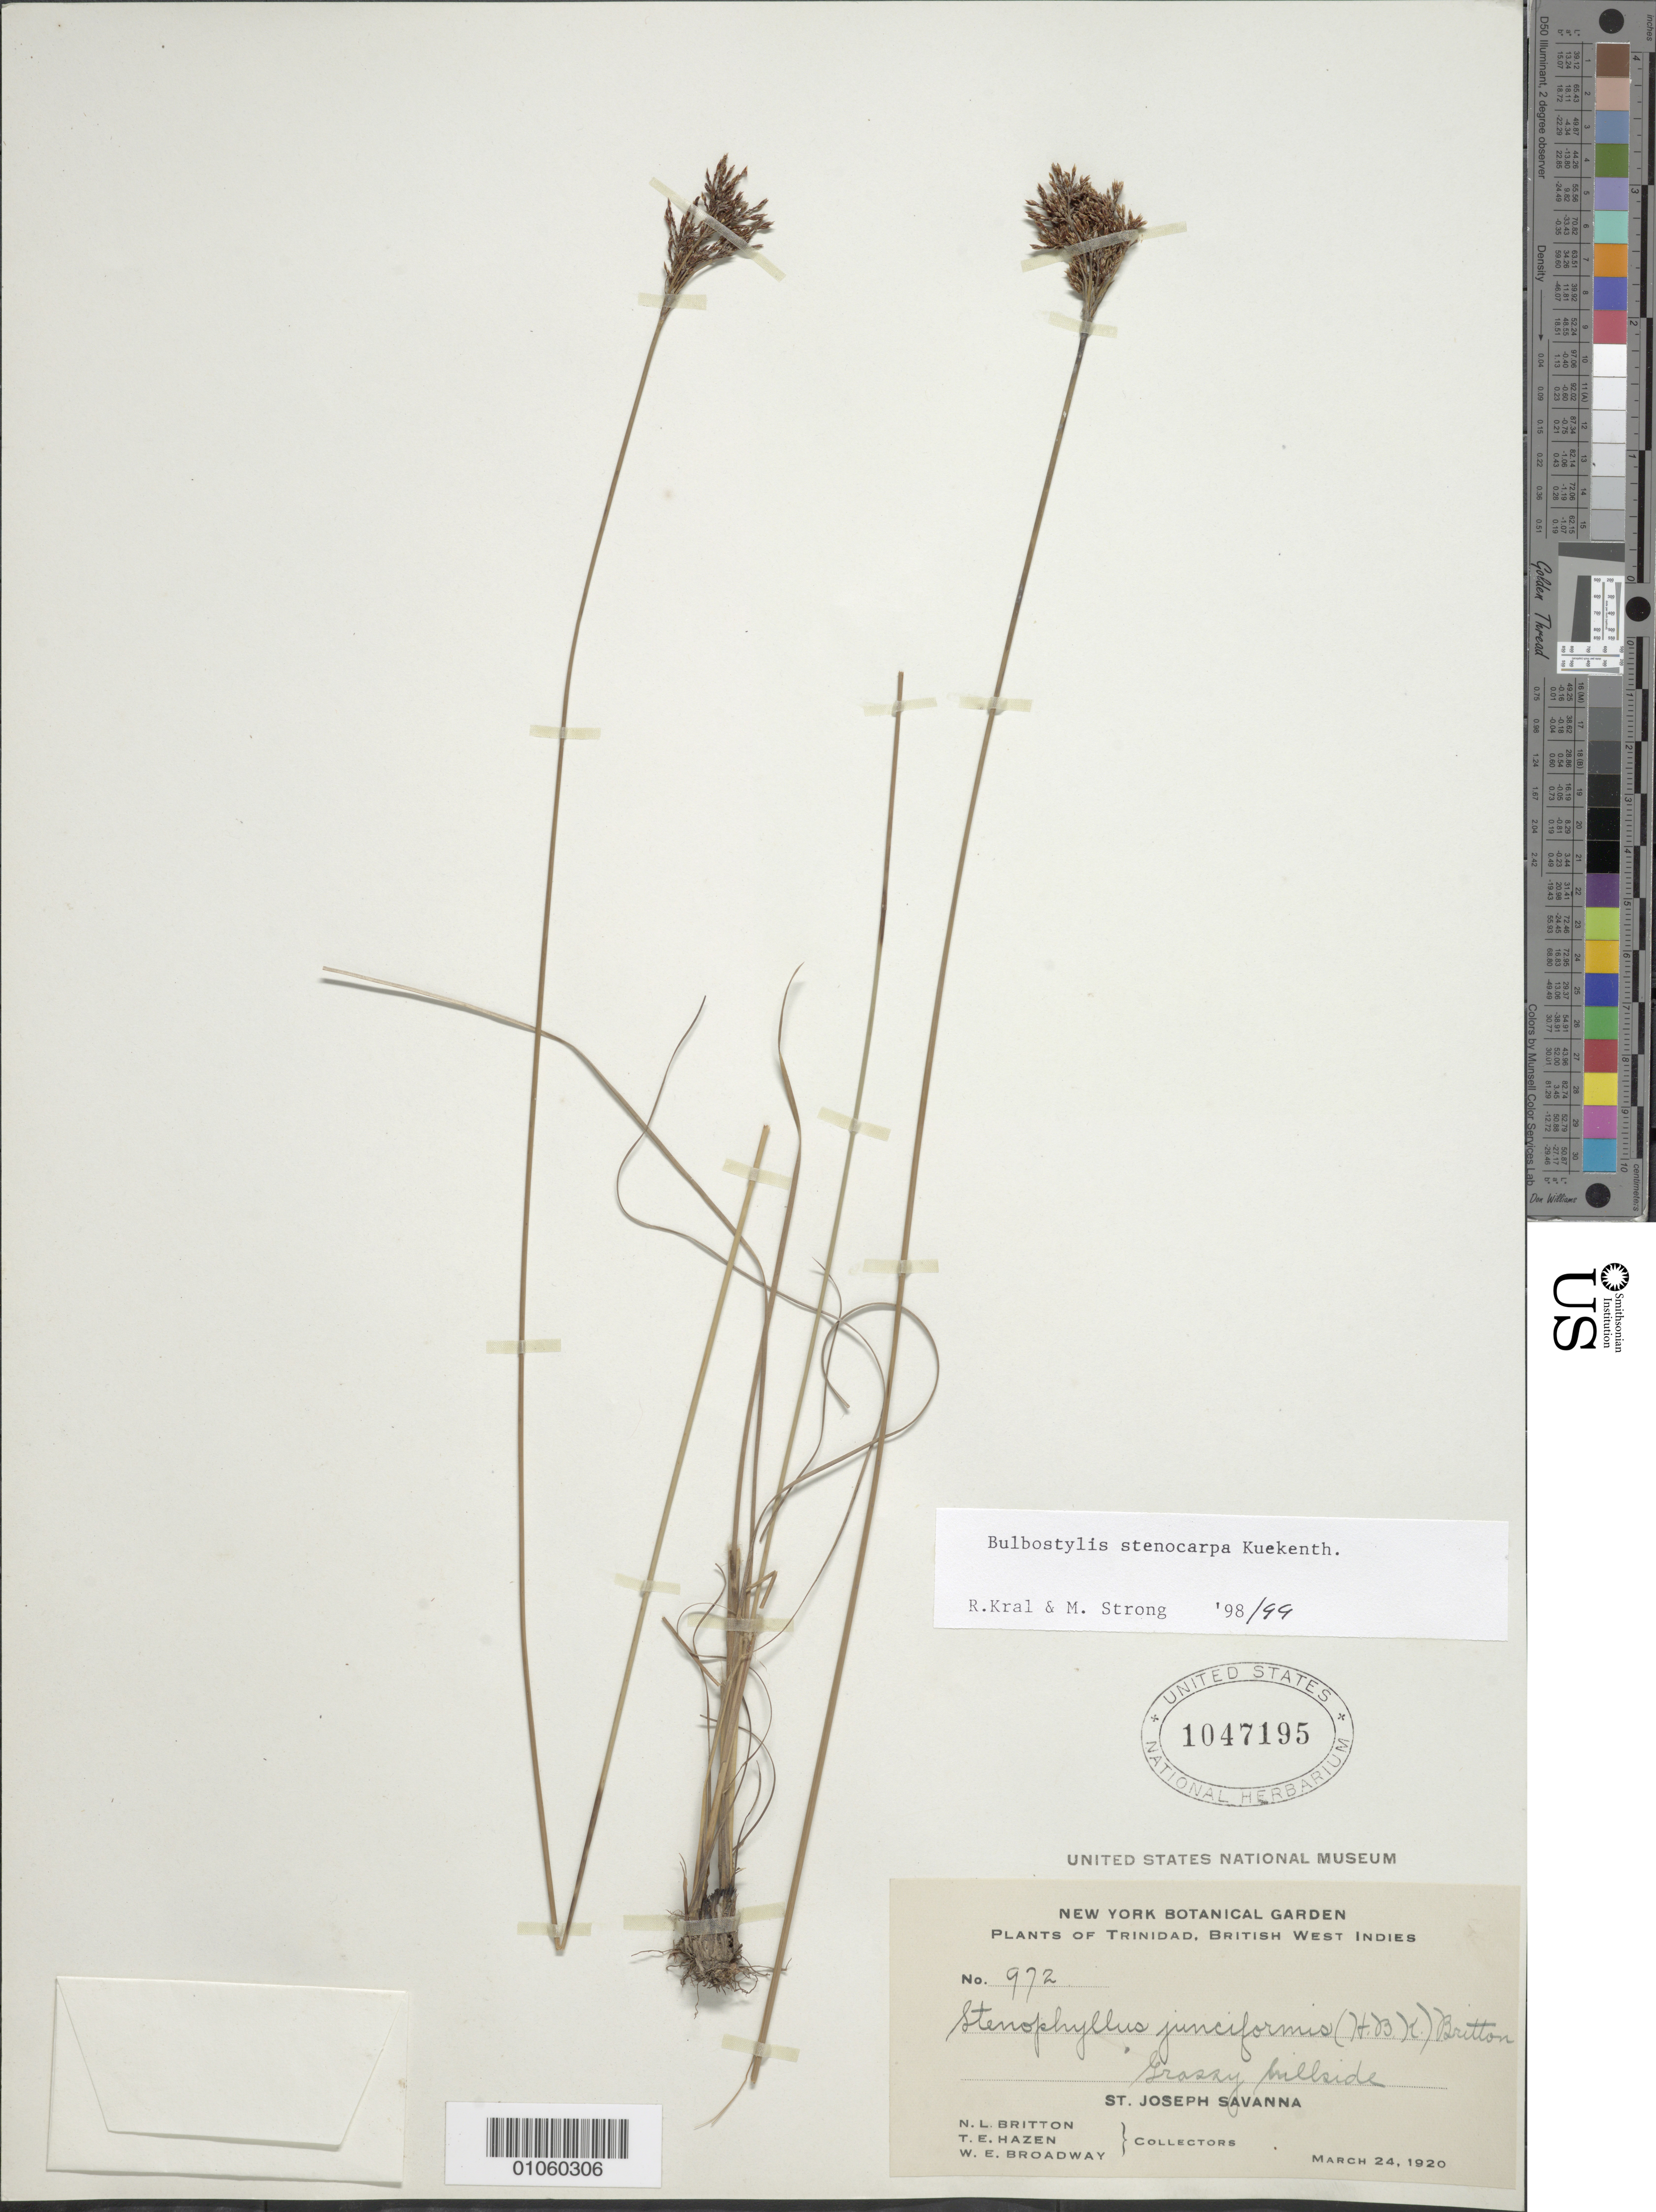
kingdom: Plantae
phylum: Tracheophyta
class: Liliopsida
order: Poales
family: Cyperaceae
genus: Bulbostylis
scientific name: Bulbostylis stenocarpa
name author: Kük.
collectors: N. Britton, T. E. Hazen & W. E. Broadway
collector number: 972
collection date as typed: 24 Mar 1920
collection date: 1920-03-24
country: Trinidad and Tobago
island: Trinidad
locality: St. Joseph Savanna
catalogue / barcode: US 1047195